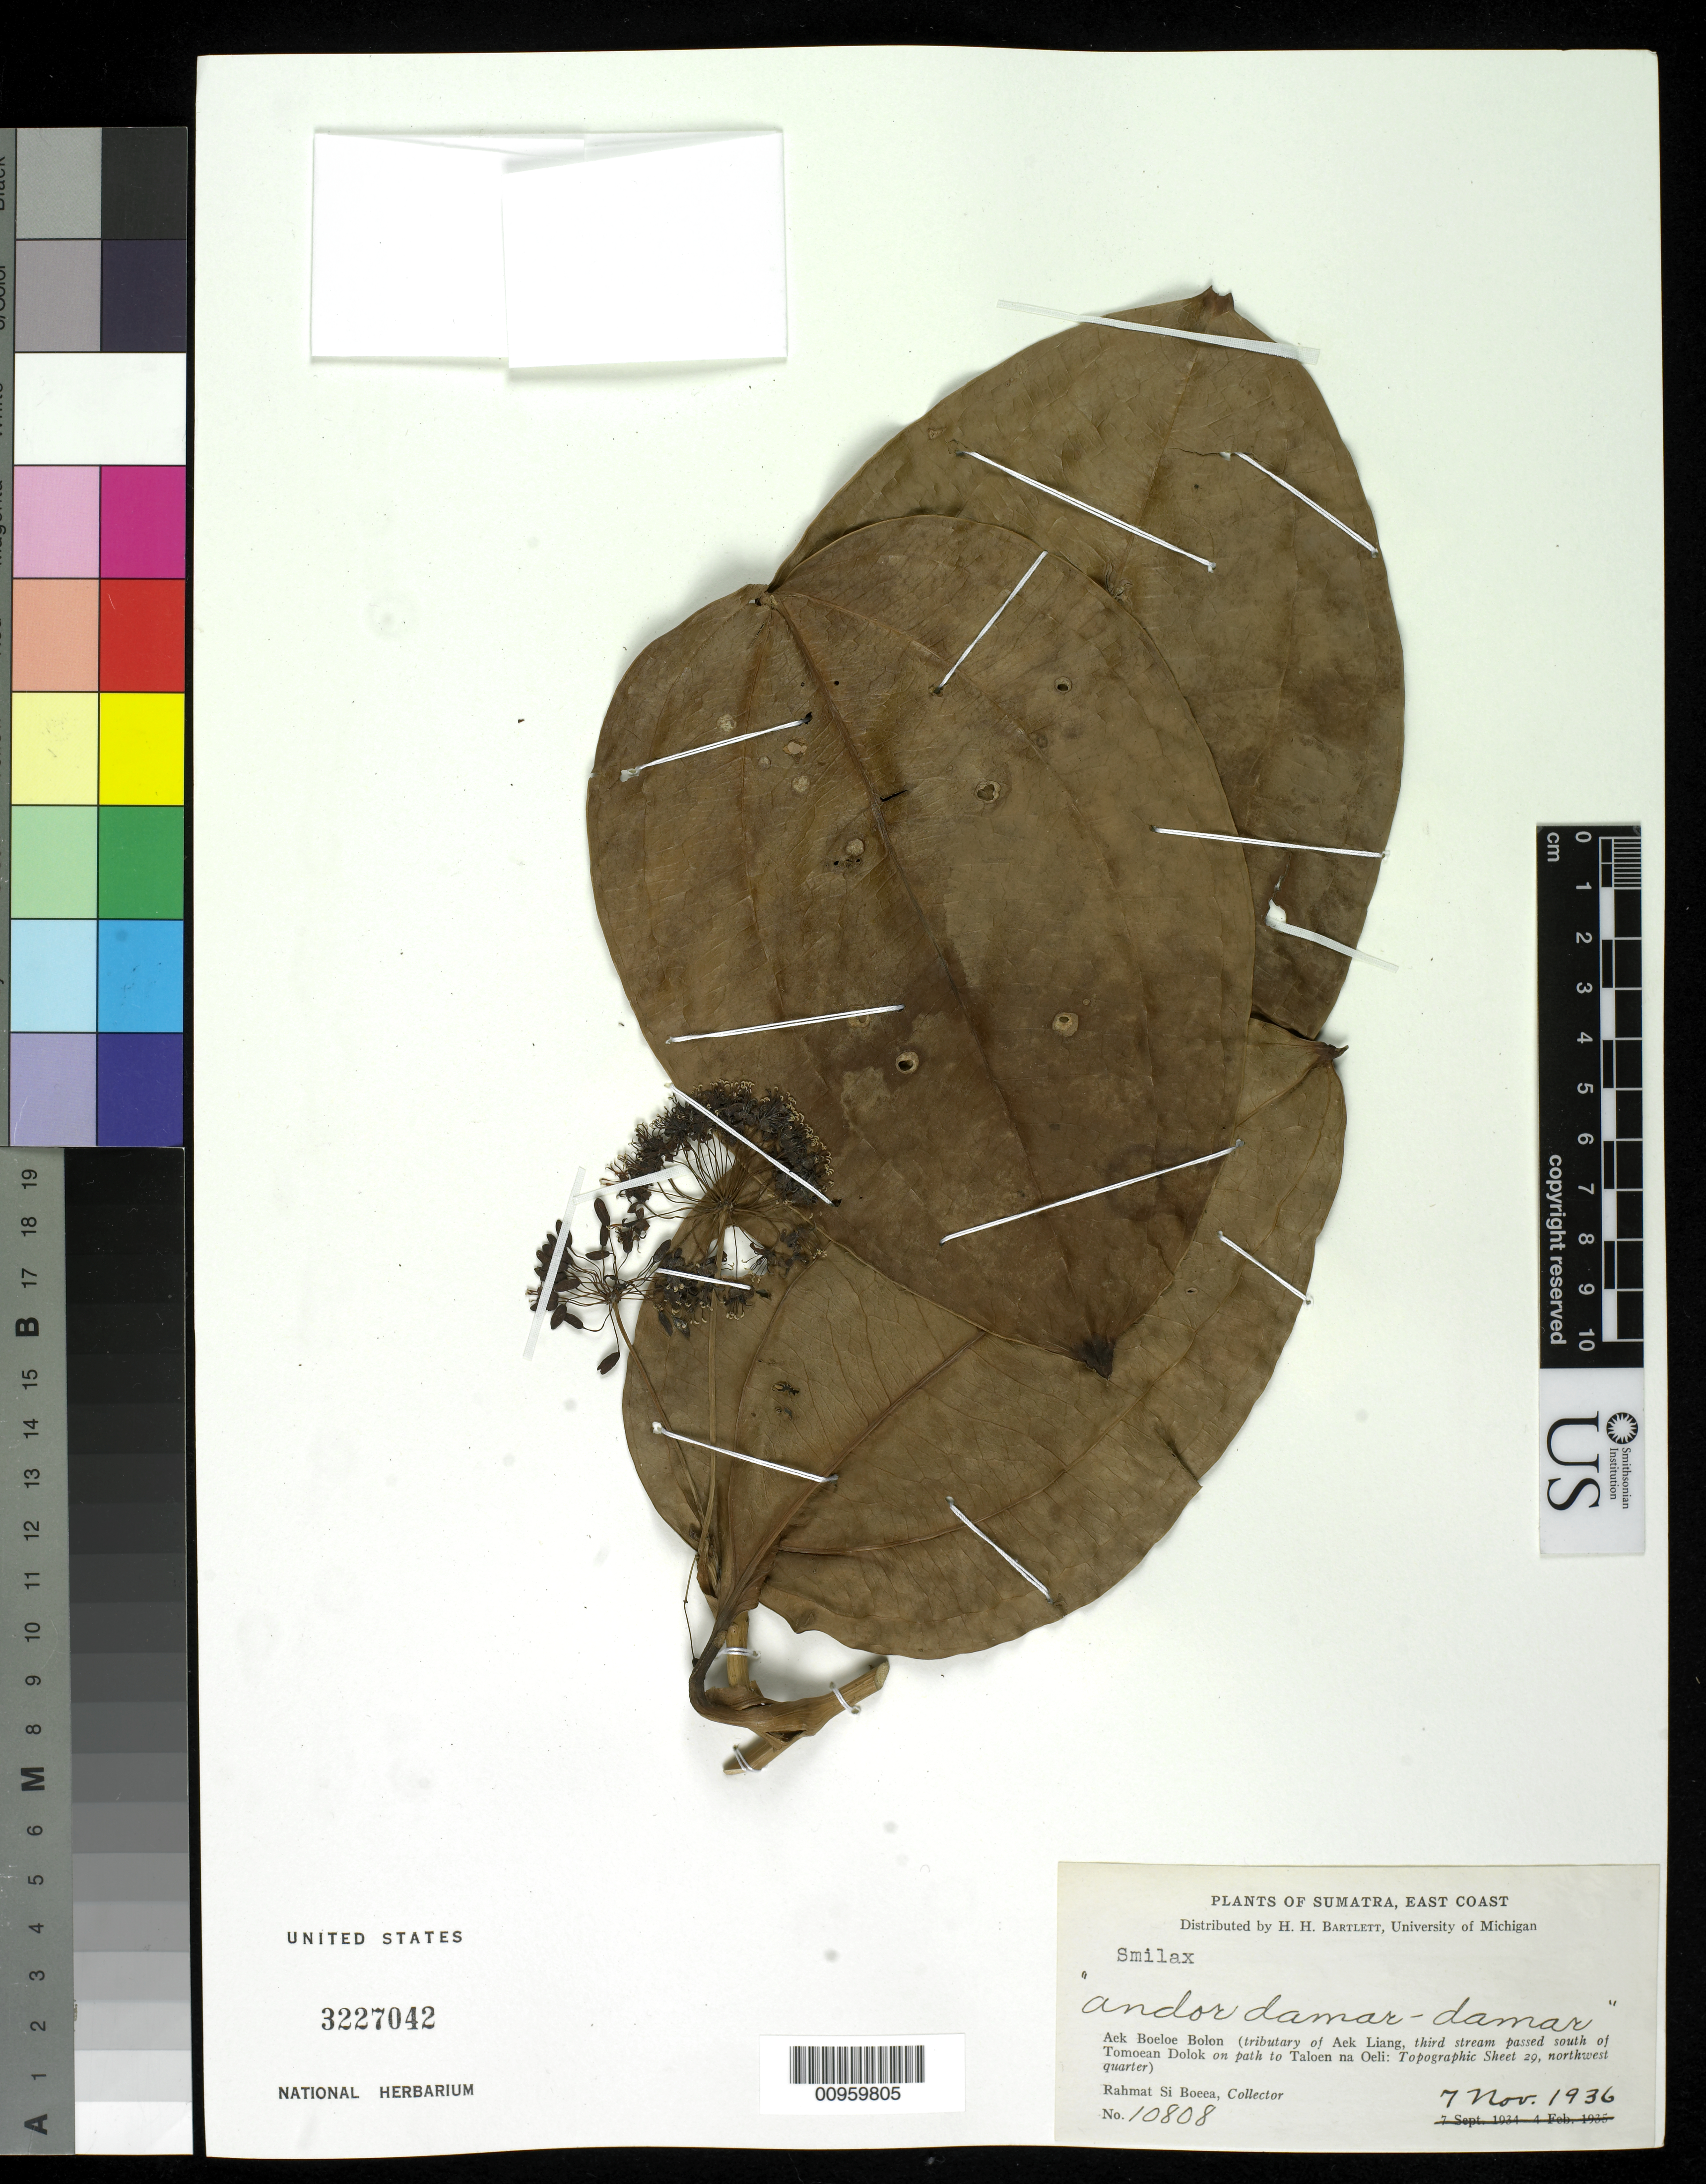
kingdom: Plantae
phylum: Tracheophyta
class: Liliopsida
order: Liliales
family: Smilacaceae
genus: Smilax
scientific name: Smilax sp.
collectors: Rahmat Si Boeea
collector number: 10808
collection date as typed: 07 Nov 1936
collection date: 1936-11-07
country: Indonesia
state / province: Sumatra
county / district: Aceh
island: Sumatra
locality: Aek Boeloe Bolon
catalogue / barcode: US 3227042